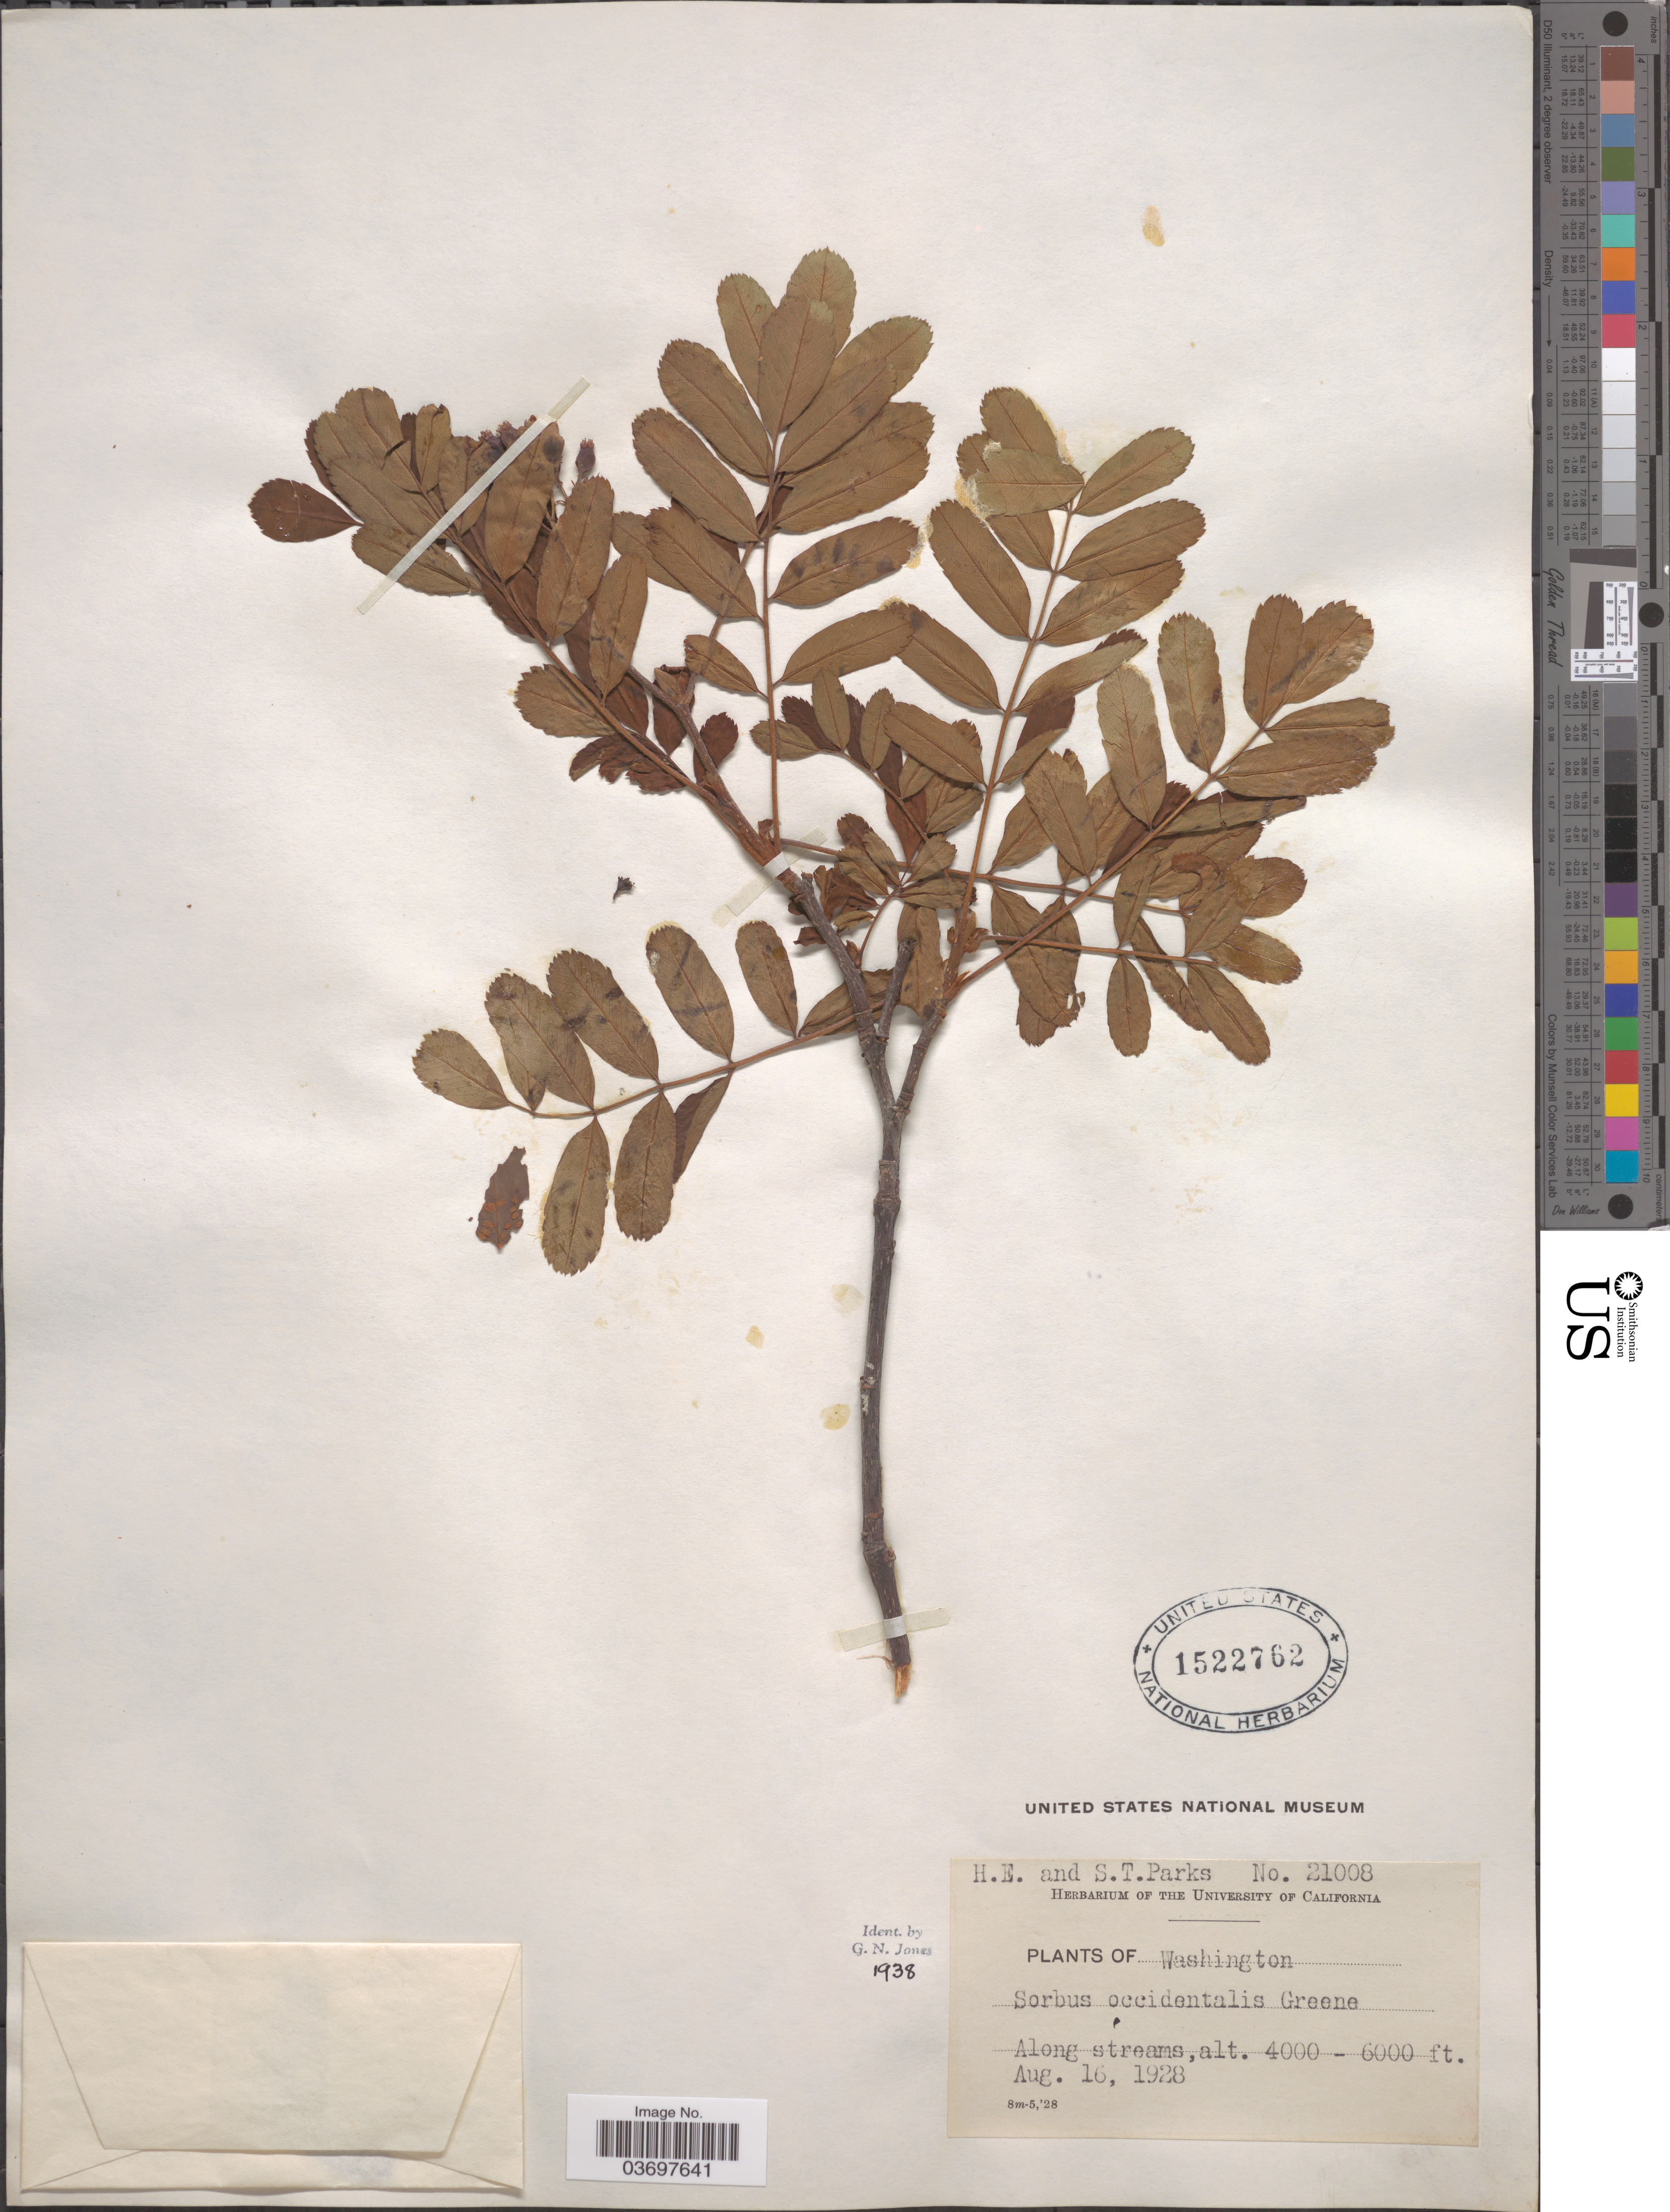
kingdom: Plantae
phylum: Tracheophyta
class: Magnoliopsida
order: Rosales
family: Rosaceae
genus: Sorbus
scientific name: Sorbus pumila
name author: Raf.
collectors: H. E. Parks & S. Parks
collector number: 21008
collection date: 1928-08-16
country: United States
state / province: Washington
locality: Along streams.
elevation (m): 1219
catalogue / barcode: US 1522762